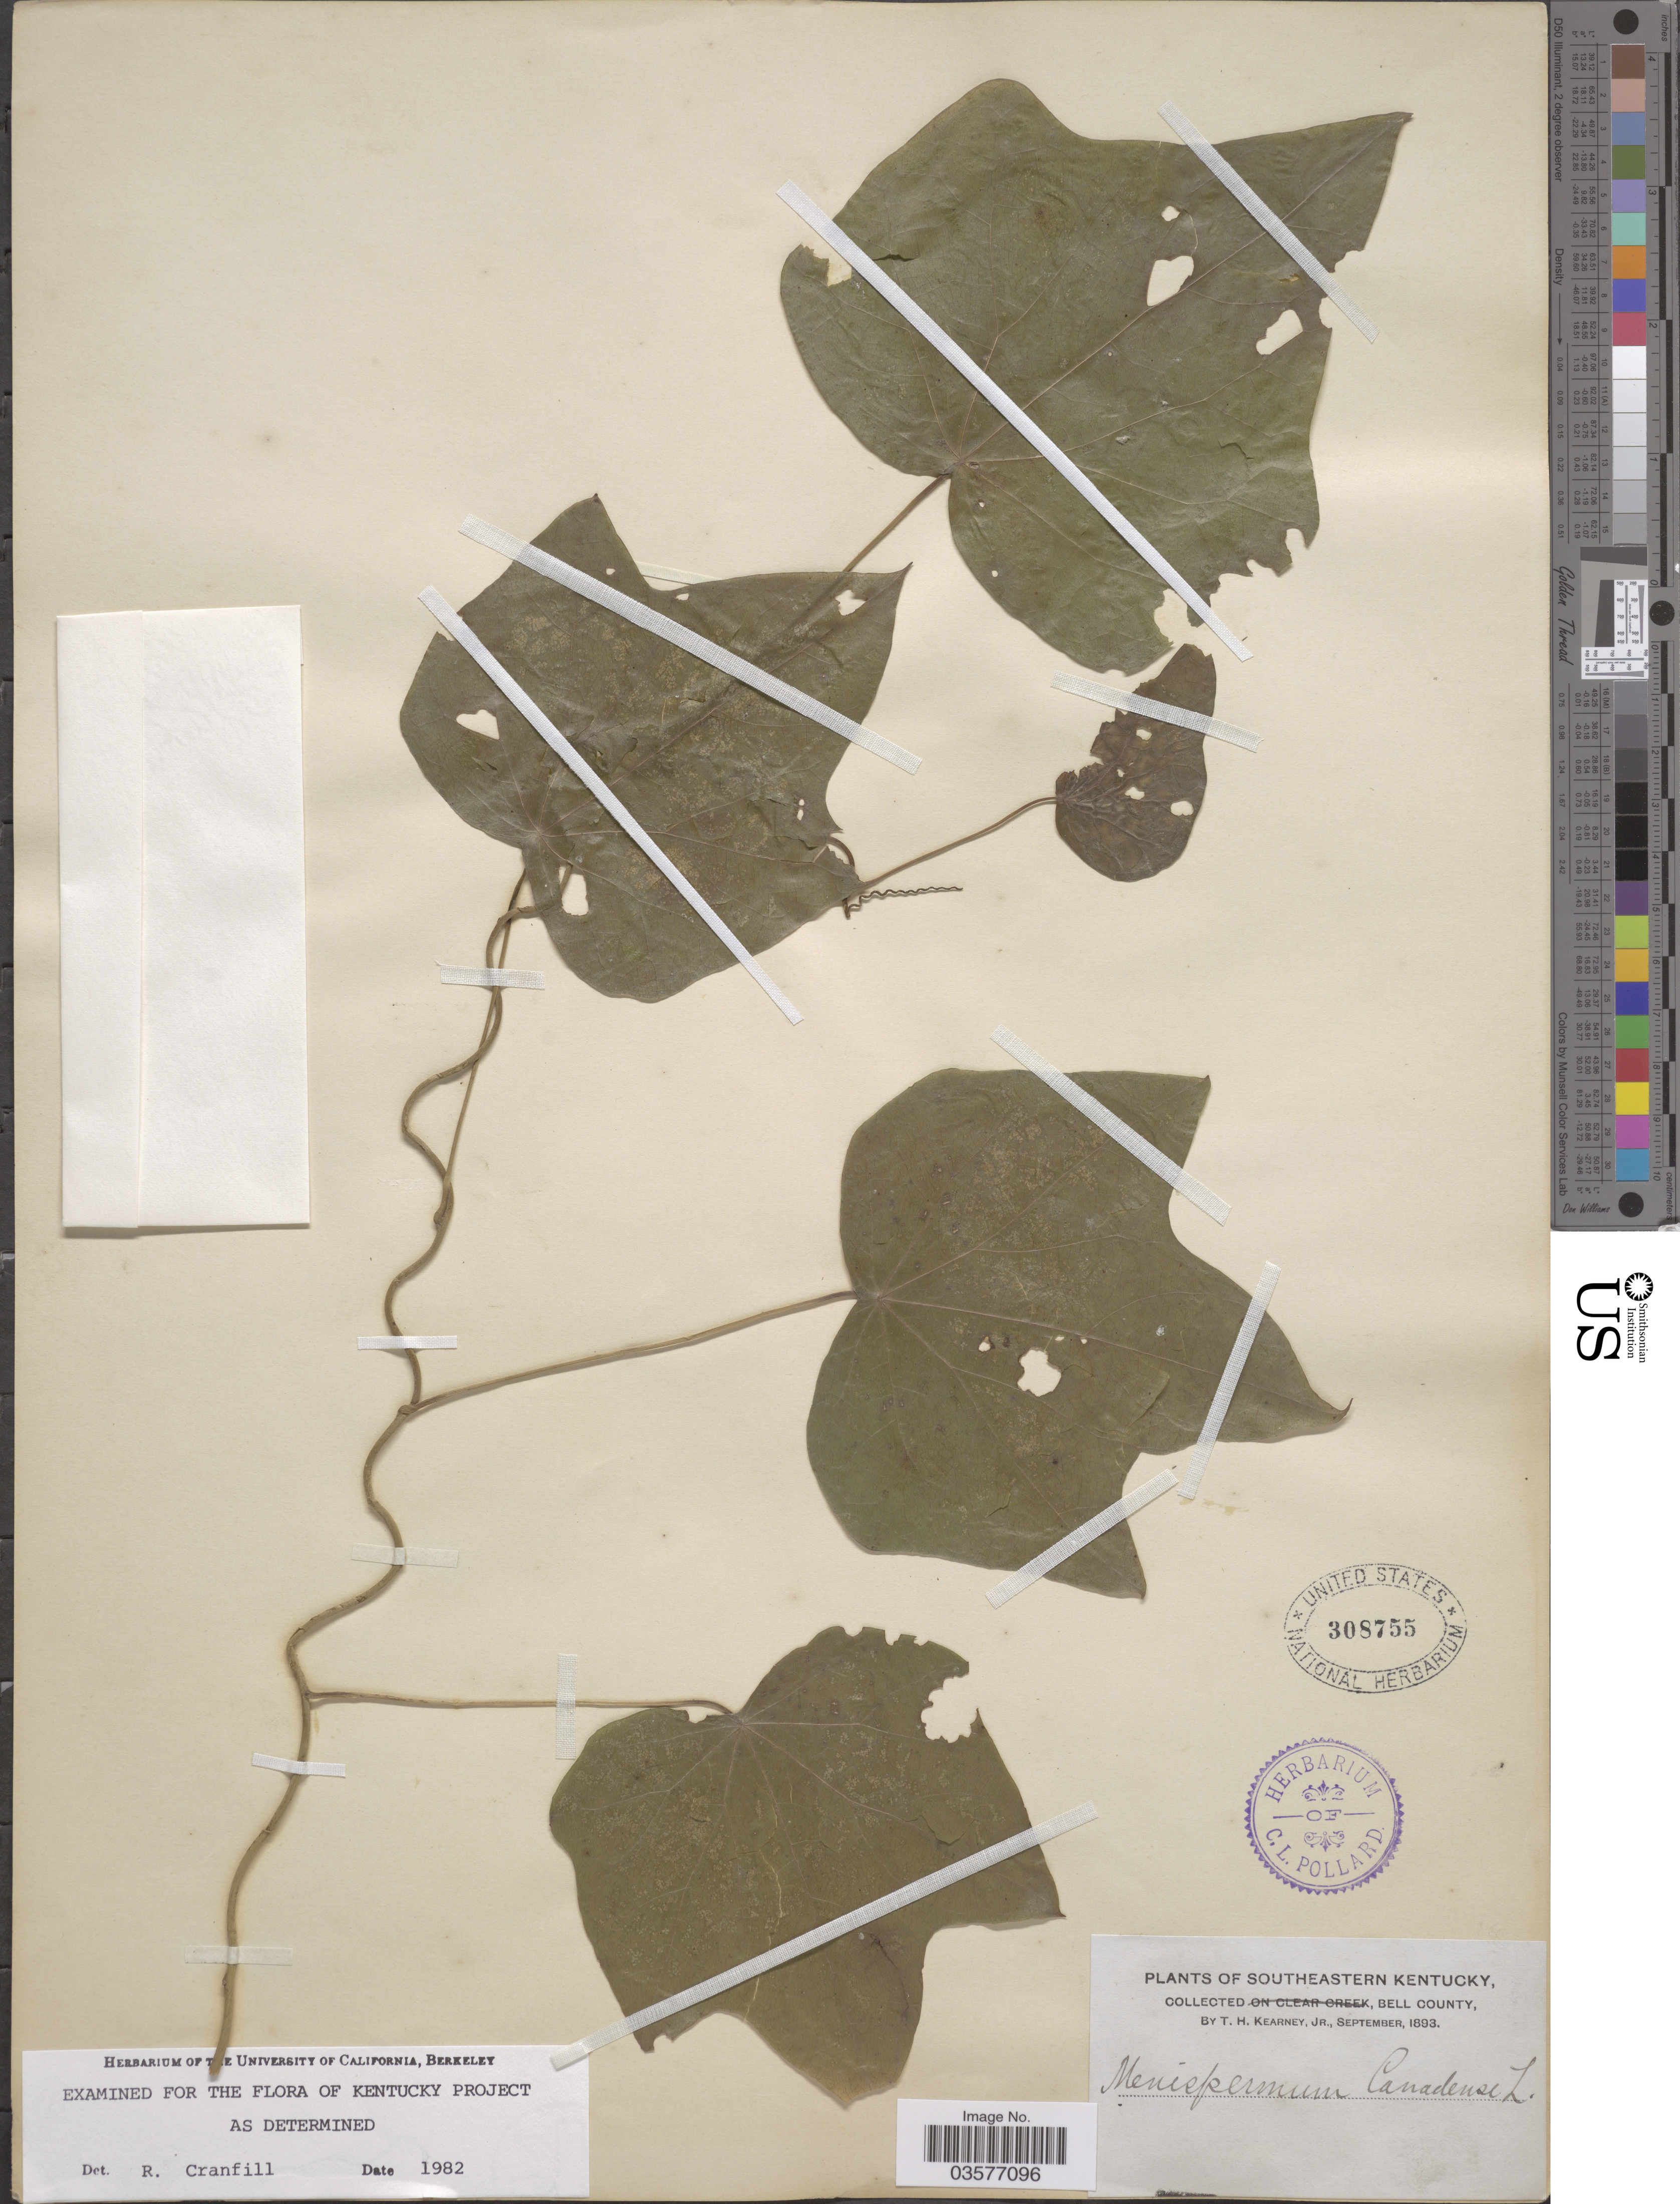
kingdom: Plantae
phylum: Tracheophyta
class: Magnoliopsida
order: Ranunculales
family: Menispermaceae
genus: Menispermum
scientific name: Menispermum canadense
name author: L.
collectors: T. H. Kearney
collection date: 1893-09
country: United States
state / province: Kentucky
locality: Southeastern Kentucky. Bell County.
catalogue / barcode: US 308755